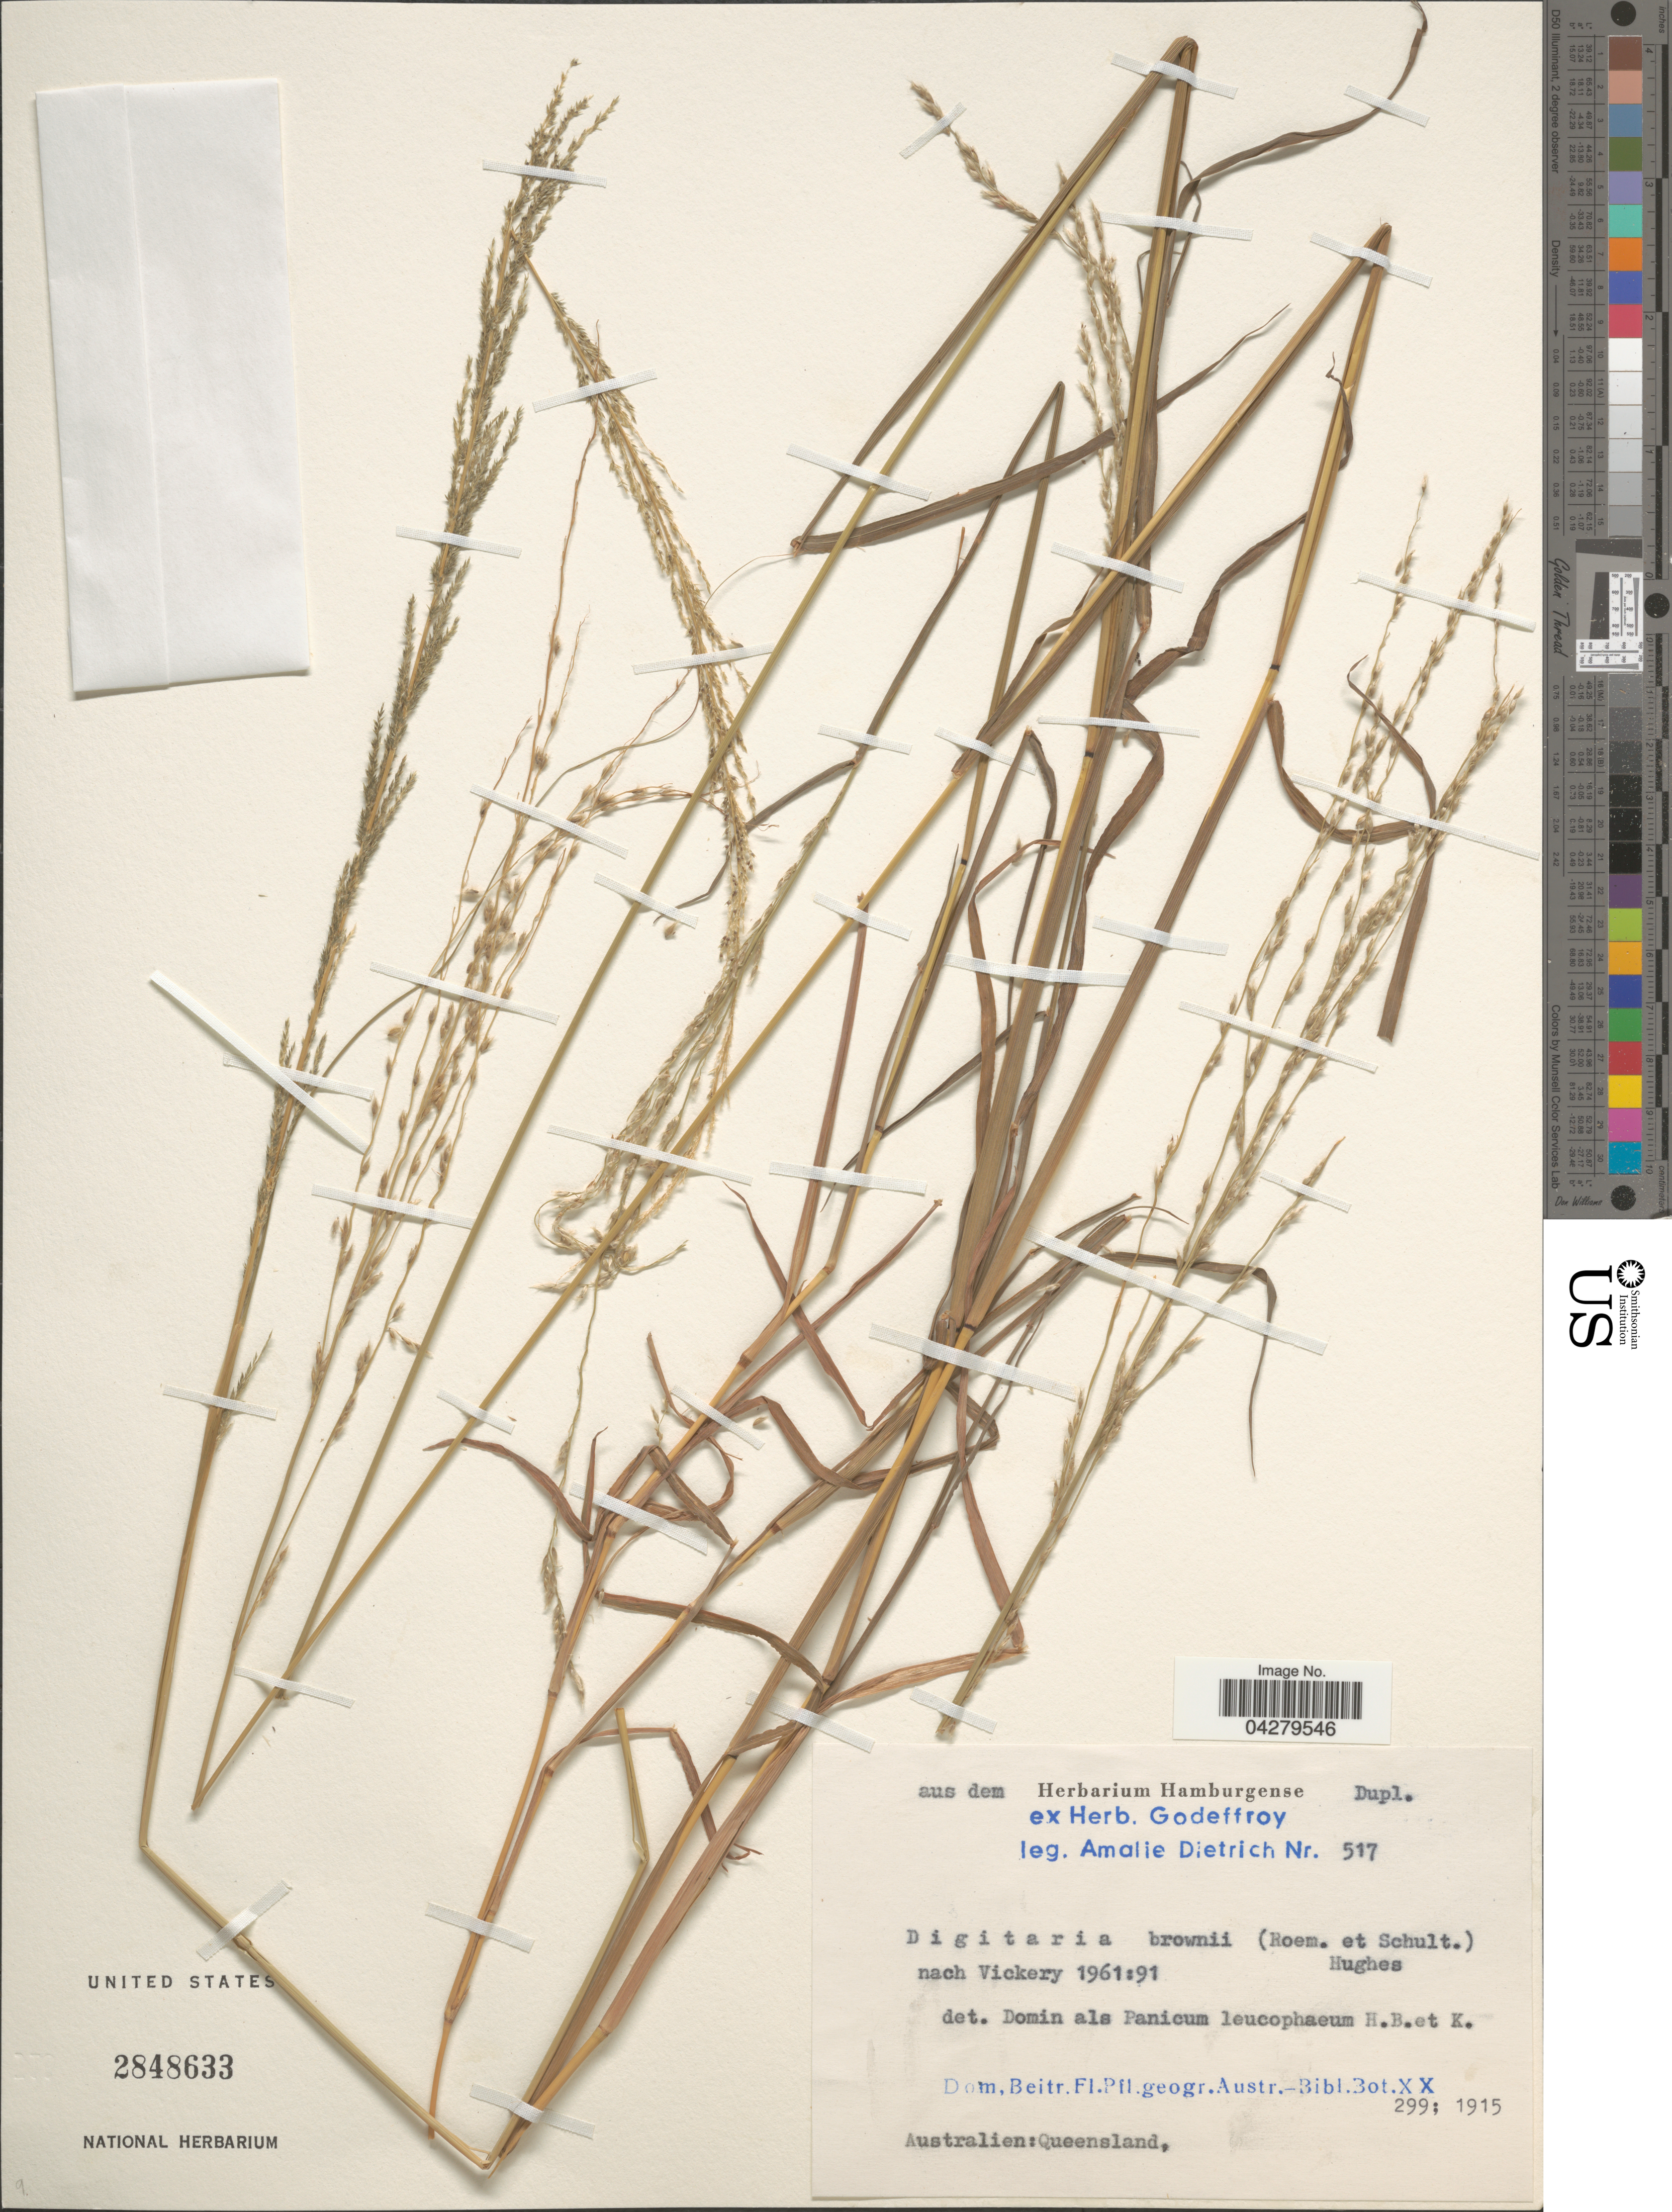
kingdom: Plantae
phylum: Tracheophyta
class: Liliopsida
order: Poales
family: Poaceae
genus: Digitaria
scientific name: Digitaria brownii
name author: (Roem. & Schult.) Hughes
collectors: A. Dietrich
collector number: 517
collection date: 1955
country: Australia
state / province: Queensland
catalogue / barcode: US 2848633